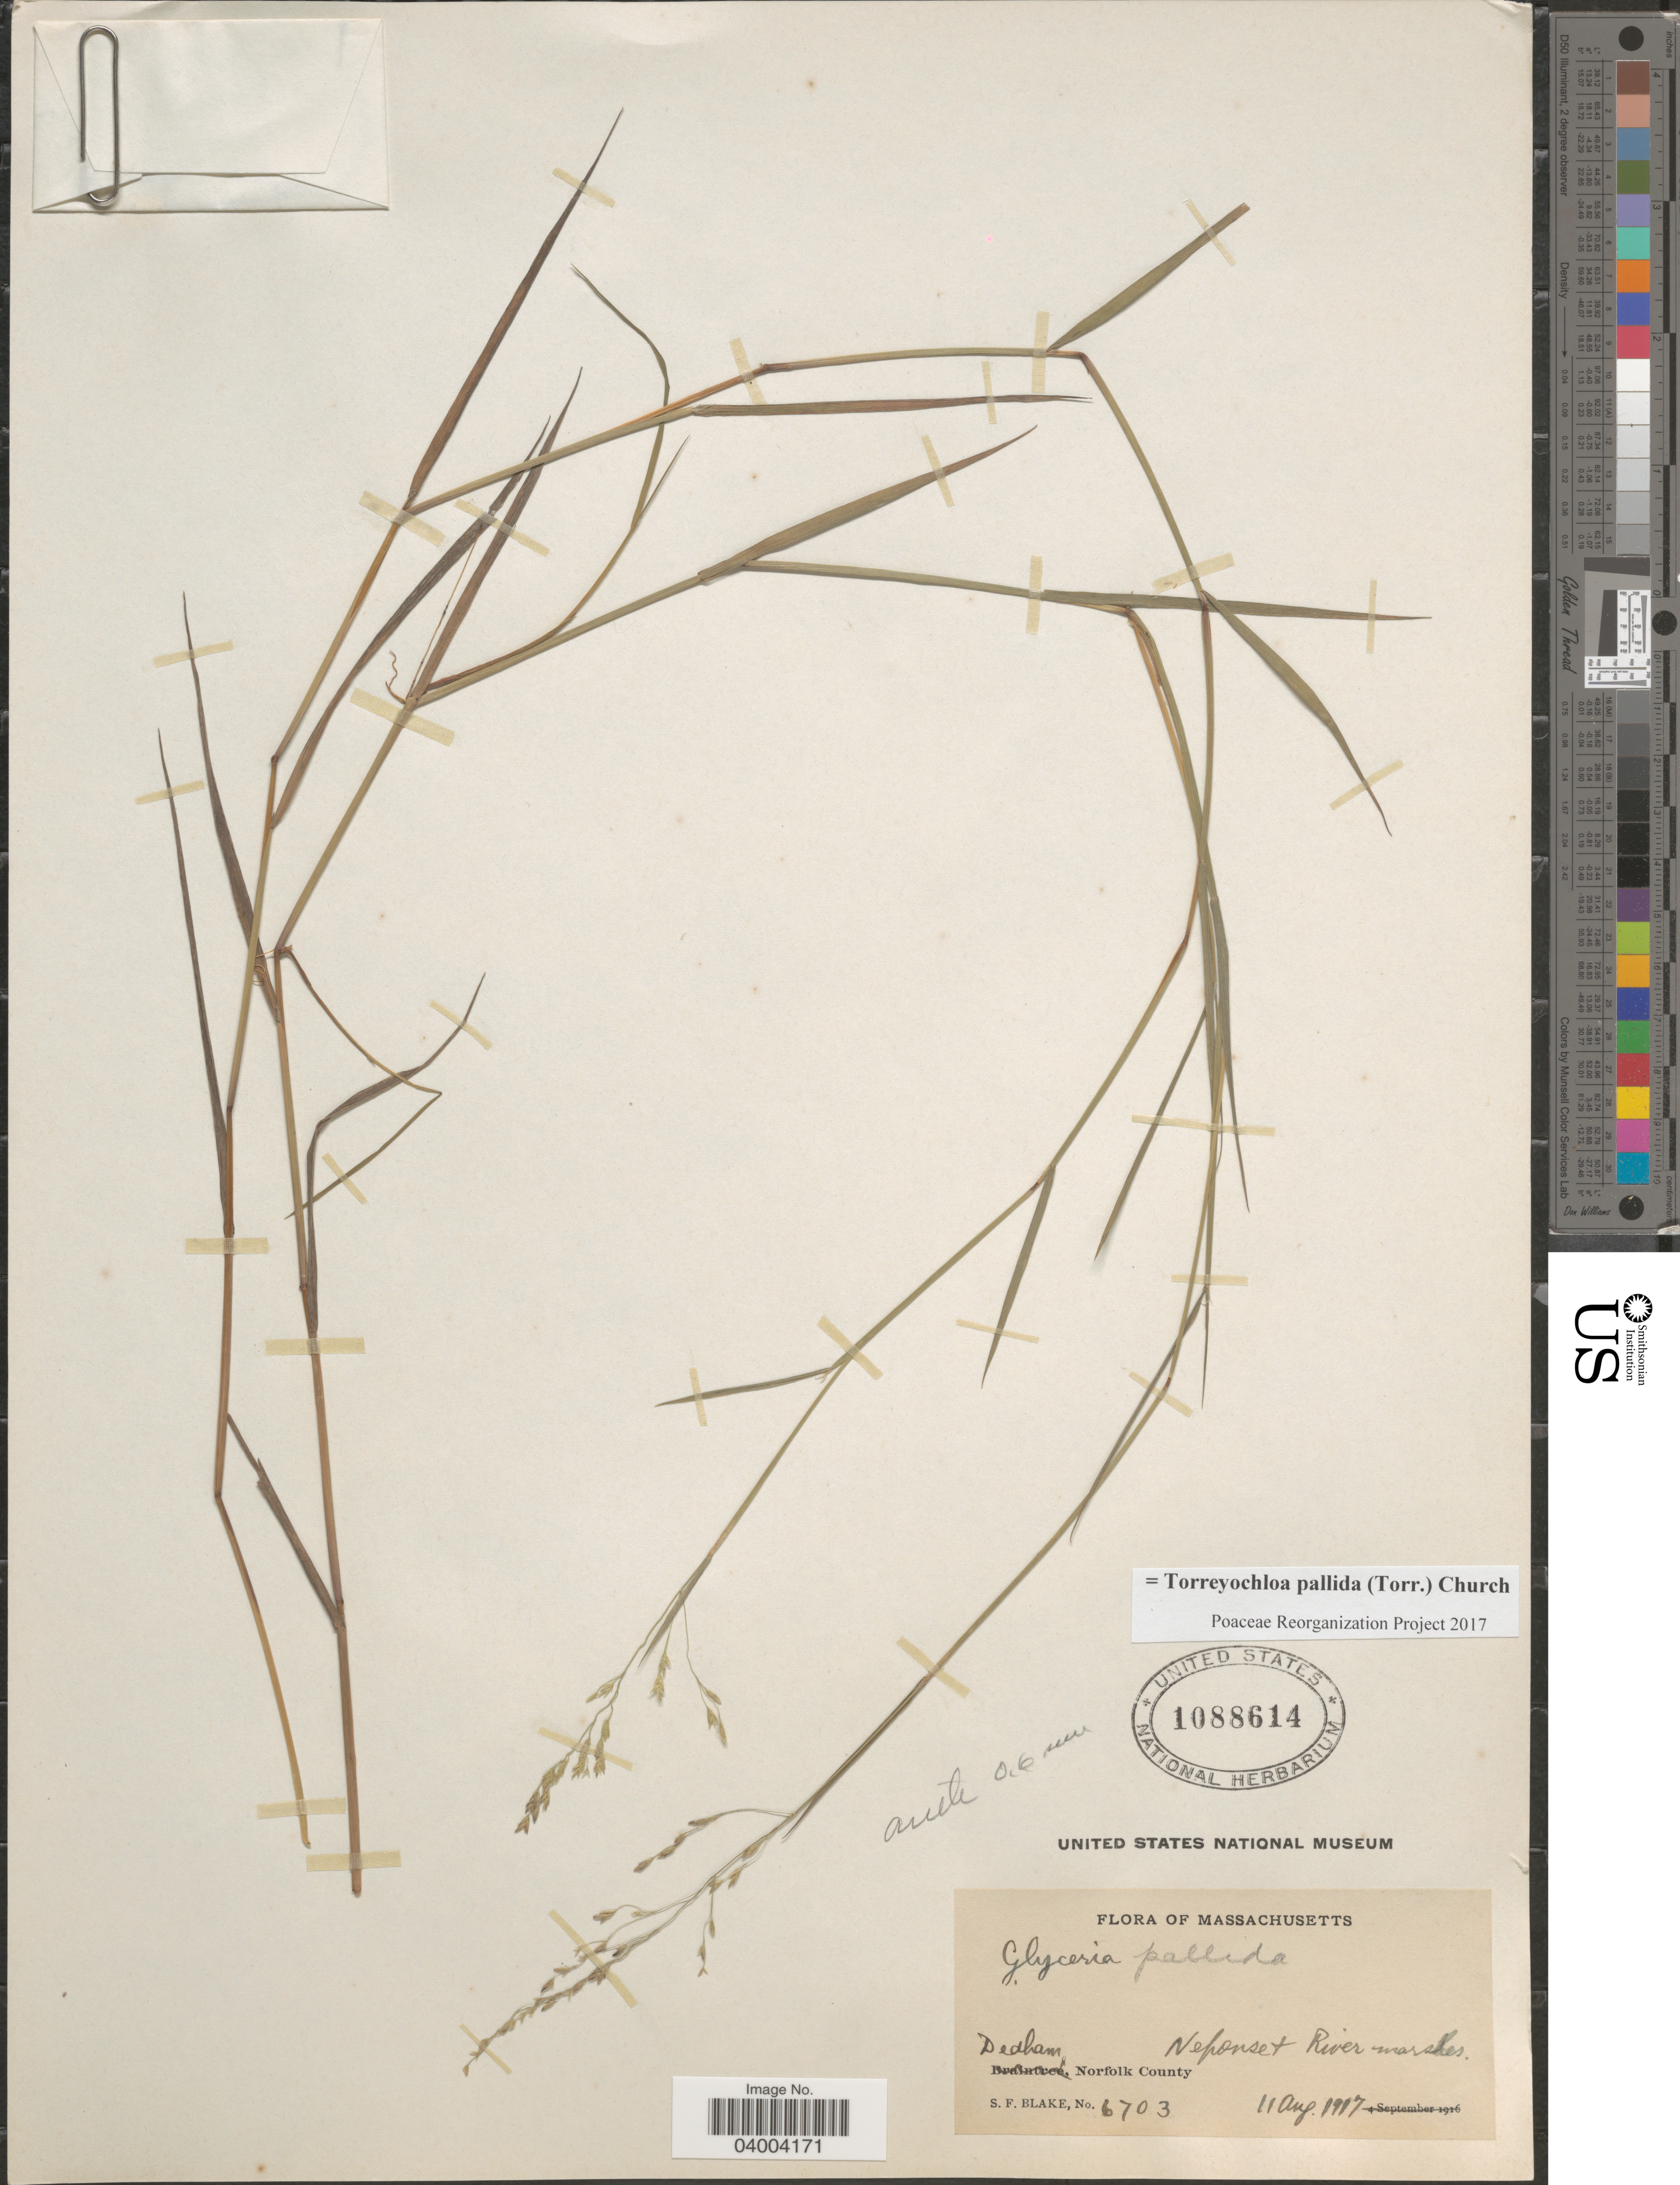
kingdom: Plantae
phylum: Tracheophyta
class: Liliopsida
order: Poales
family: Poaceae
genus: Torreyochloa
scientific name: Torreyochloa pallida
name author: (Torr.) G.L. Church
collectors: S. Blake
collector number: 6703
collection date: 1917-08-11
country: United States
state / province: Massachusetts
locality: Dedham, Norfolk County. Neponset River marshes.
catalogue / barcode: US 1088614